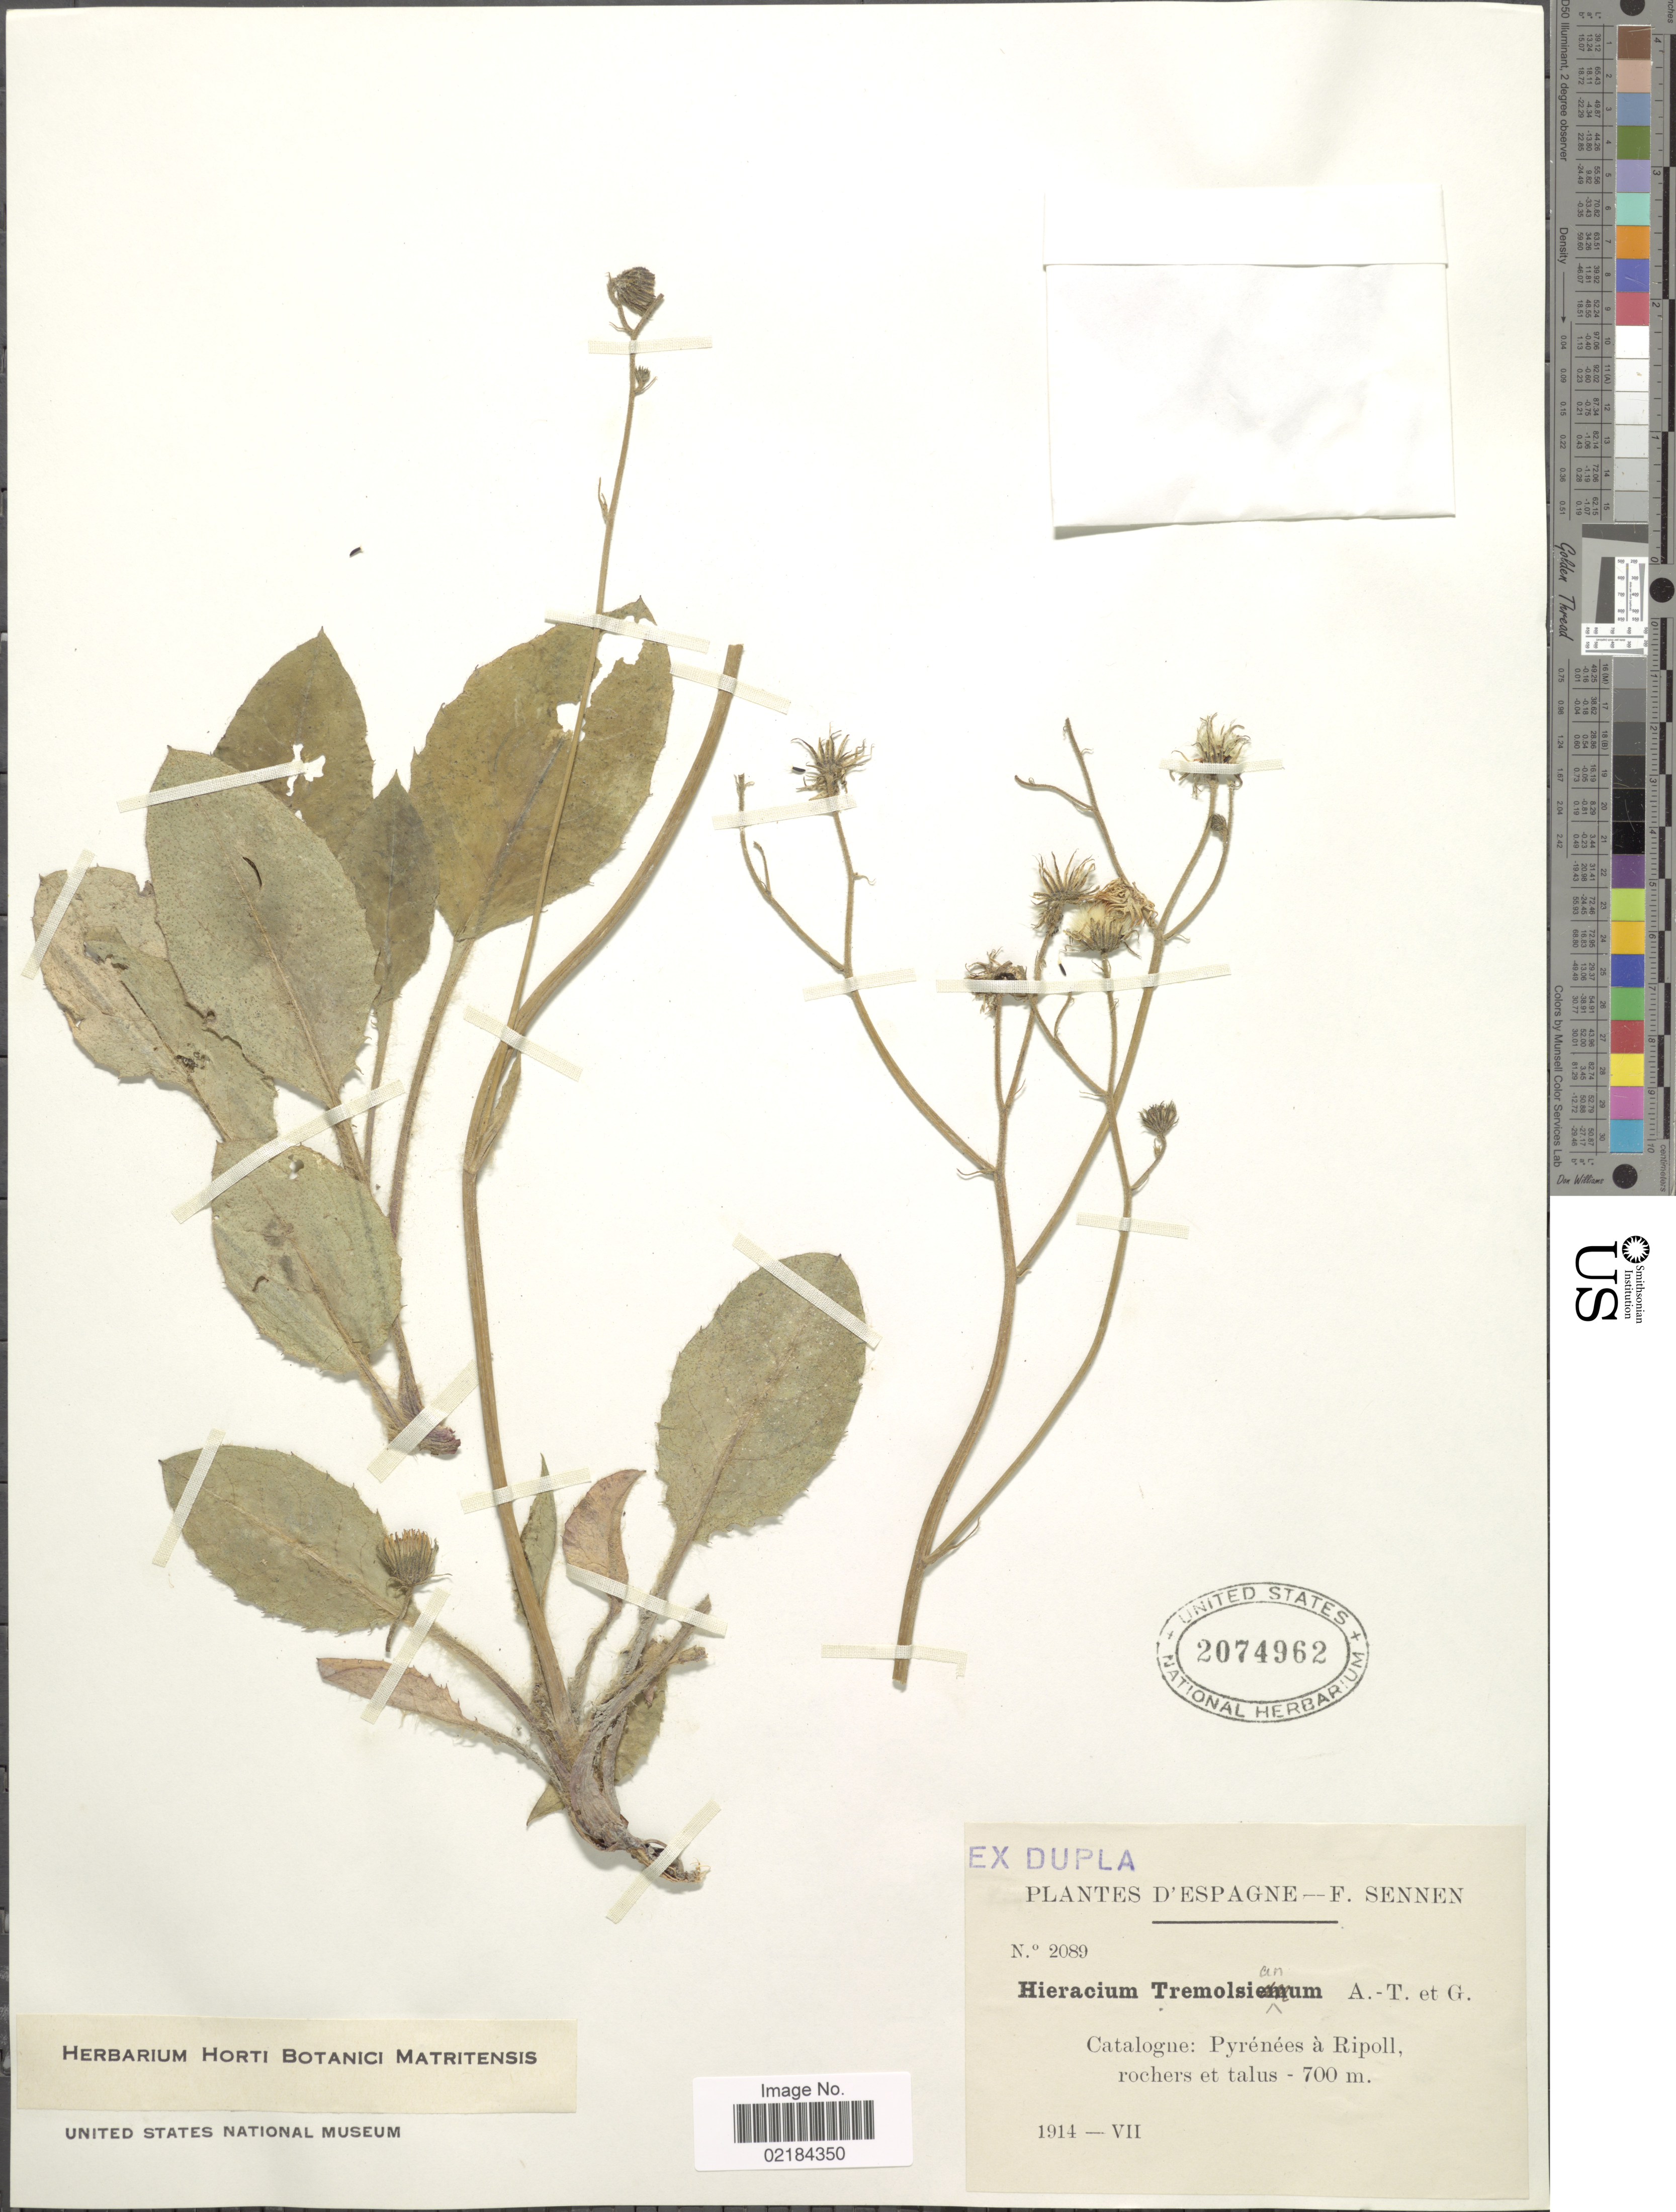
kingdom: Plantae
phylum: Tracheophyta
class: Magnoliopsida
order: Asterales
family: Asteraceae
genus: Hieracium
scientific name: Hieracium solidagineum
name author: Fr.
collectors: E. Sennen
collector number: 2089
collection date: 1914-08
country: Spain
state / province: Catalunya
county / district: Girona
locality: D' Espagne. Catalogne: Pyrenees a Ripoll,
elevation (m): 700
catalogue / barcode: US 2074962